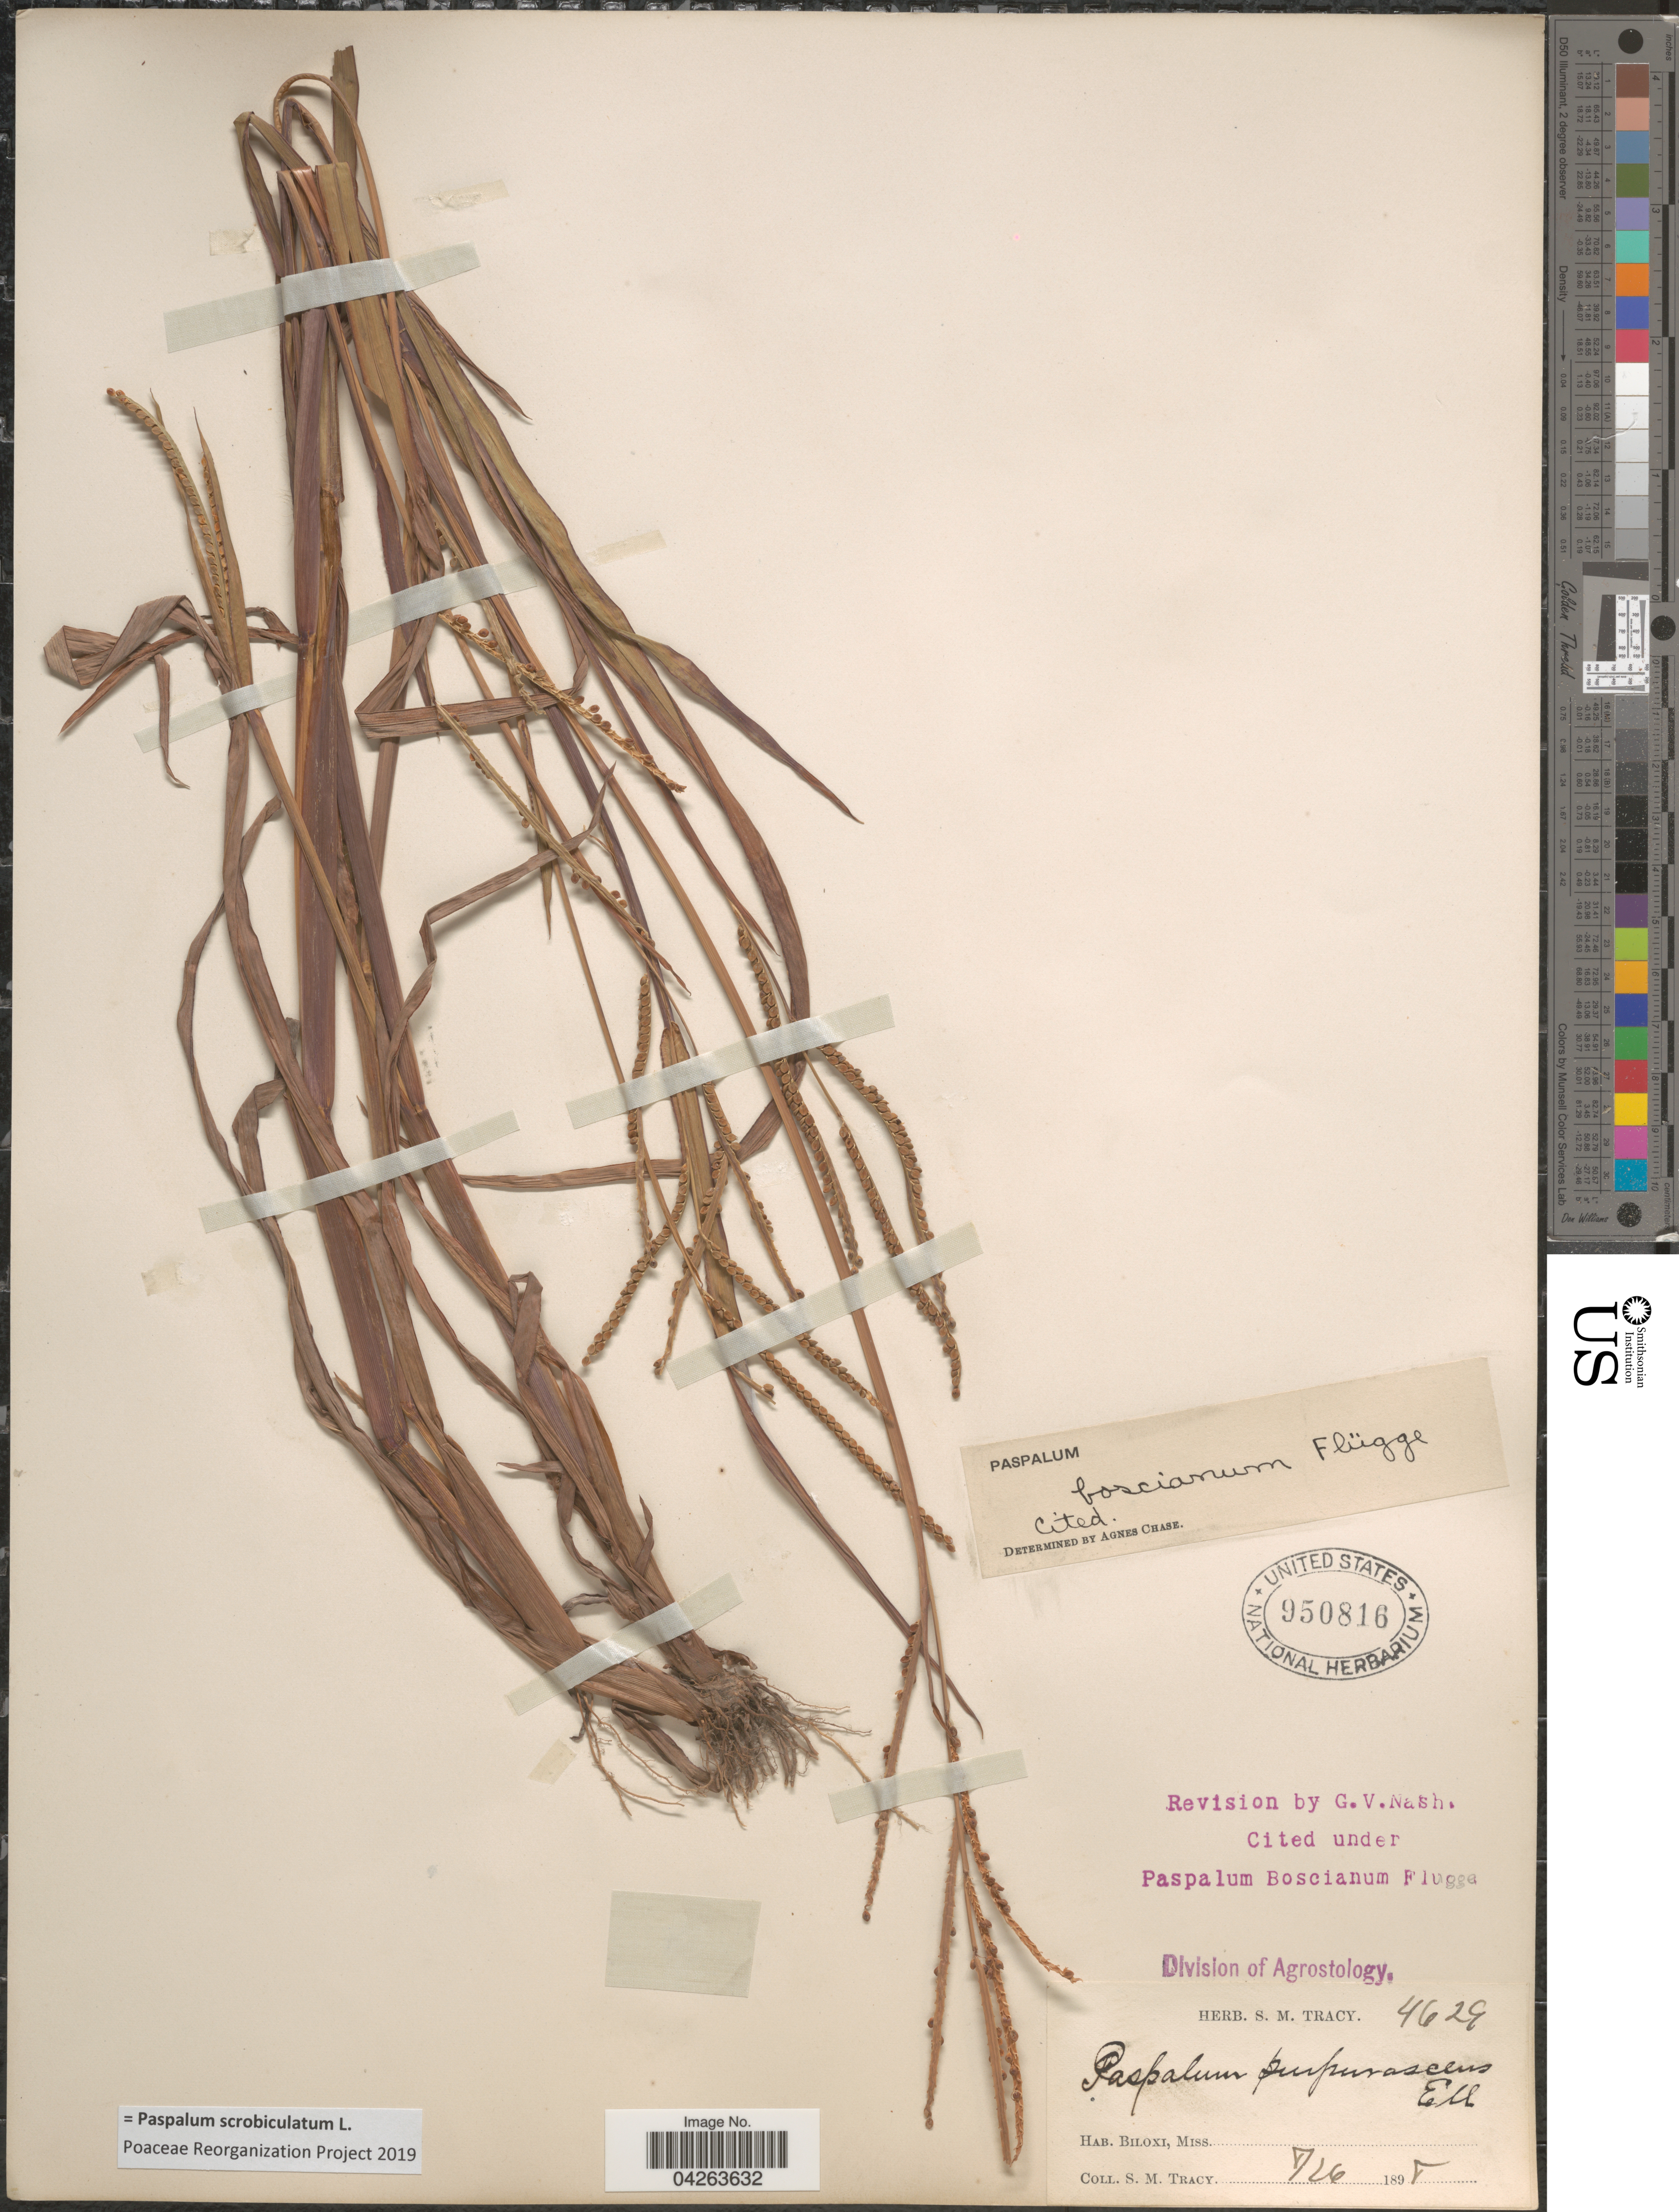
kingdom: Plantae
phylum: Tracheophyta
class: Liliopsida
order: Poales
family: Poaceae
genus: Paspalum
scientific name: Paspalum scrobiculatum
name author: L.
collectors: S. M. Tracy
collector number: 4629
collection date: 1898-08-26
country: United States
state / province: Mississippi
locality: Biloxi.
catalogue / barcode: US 950816